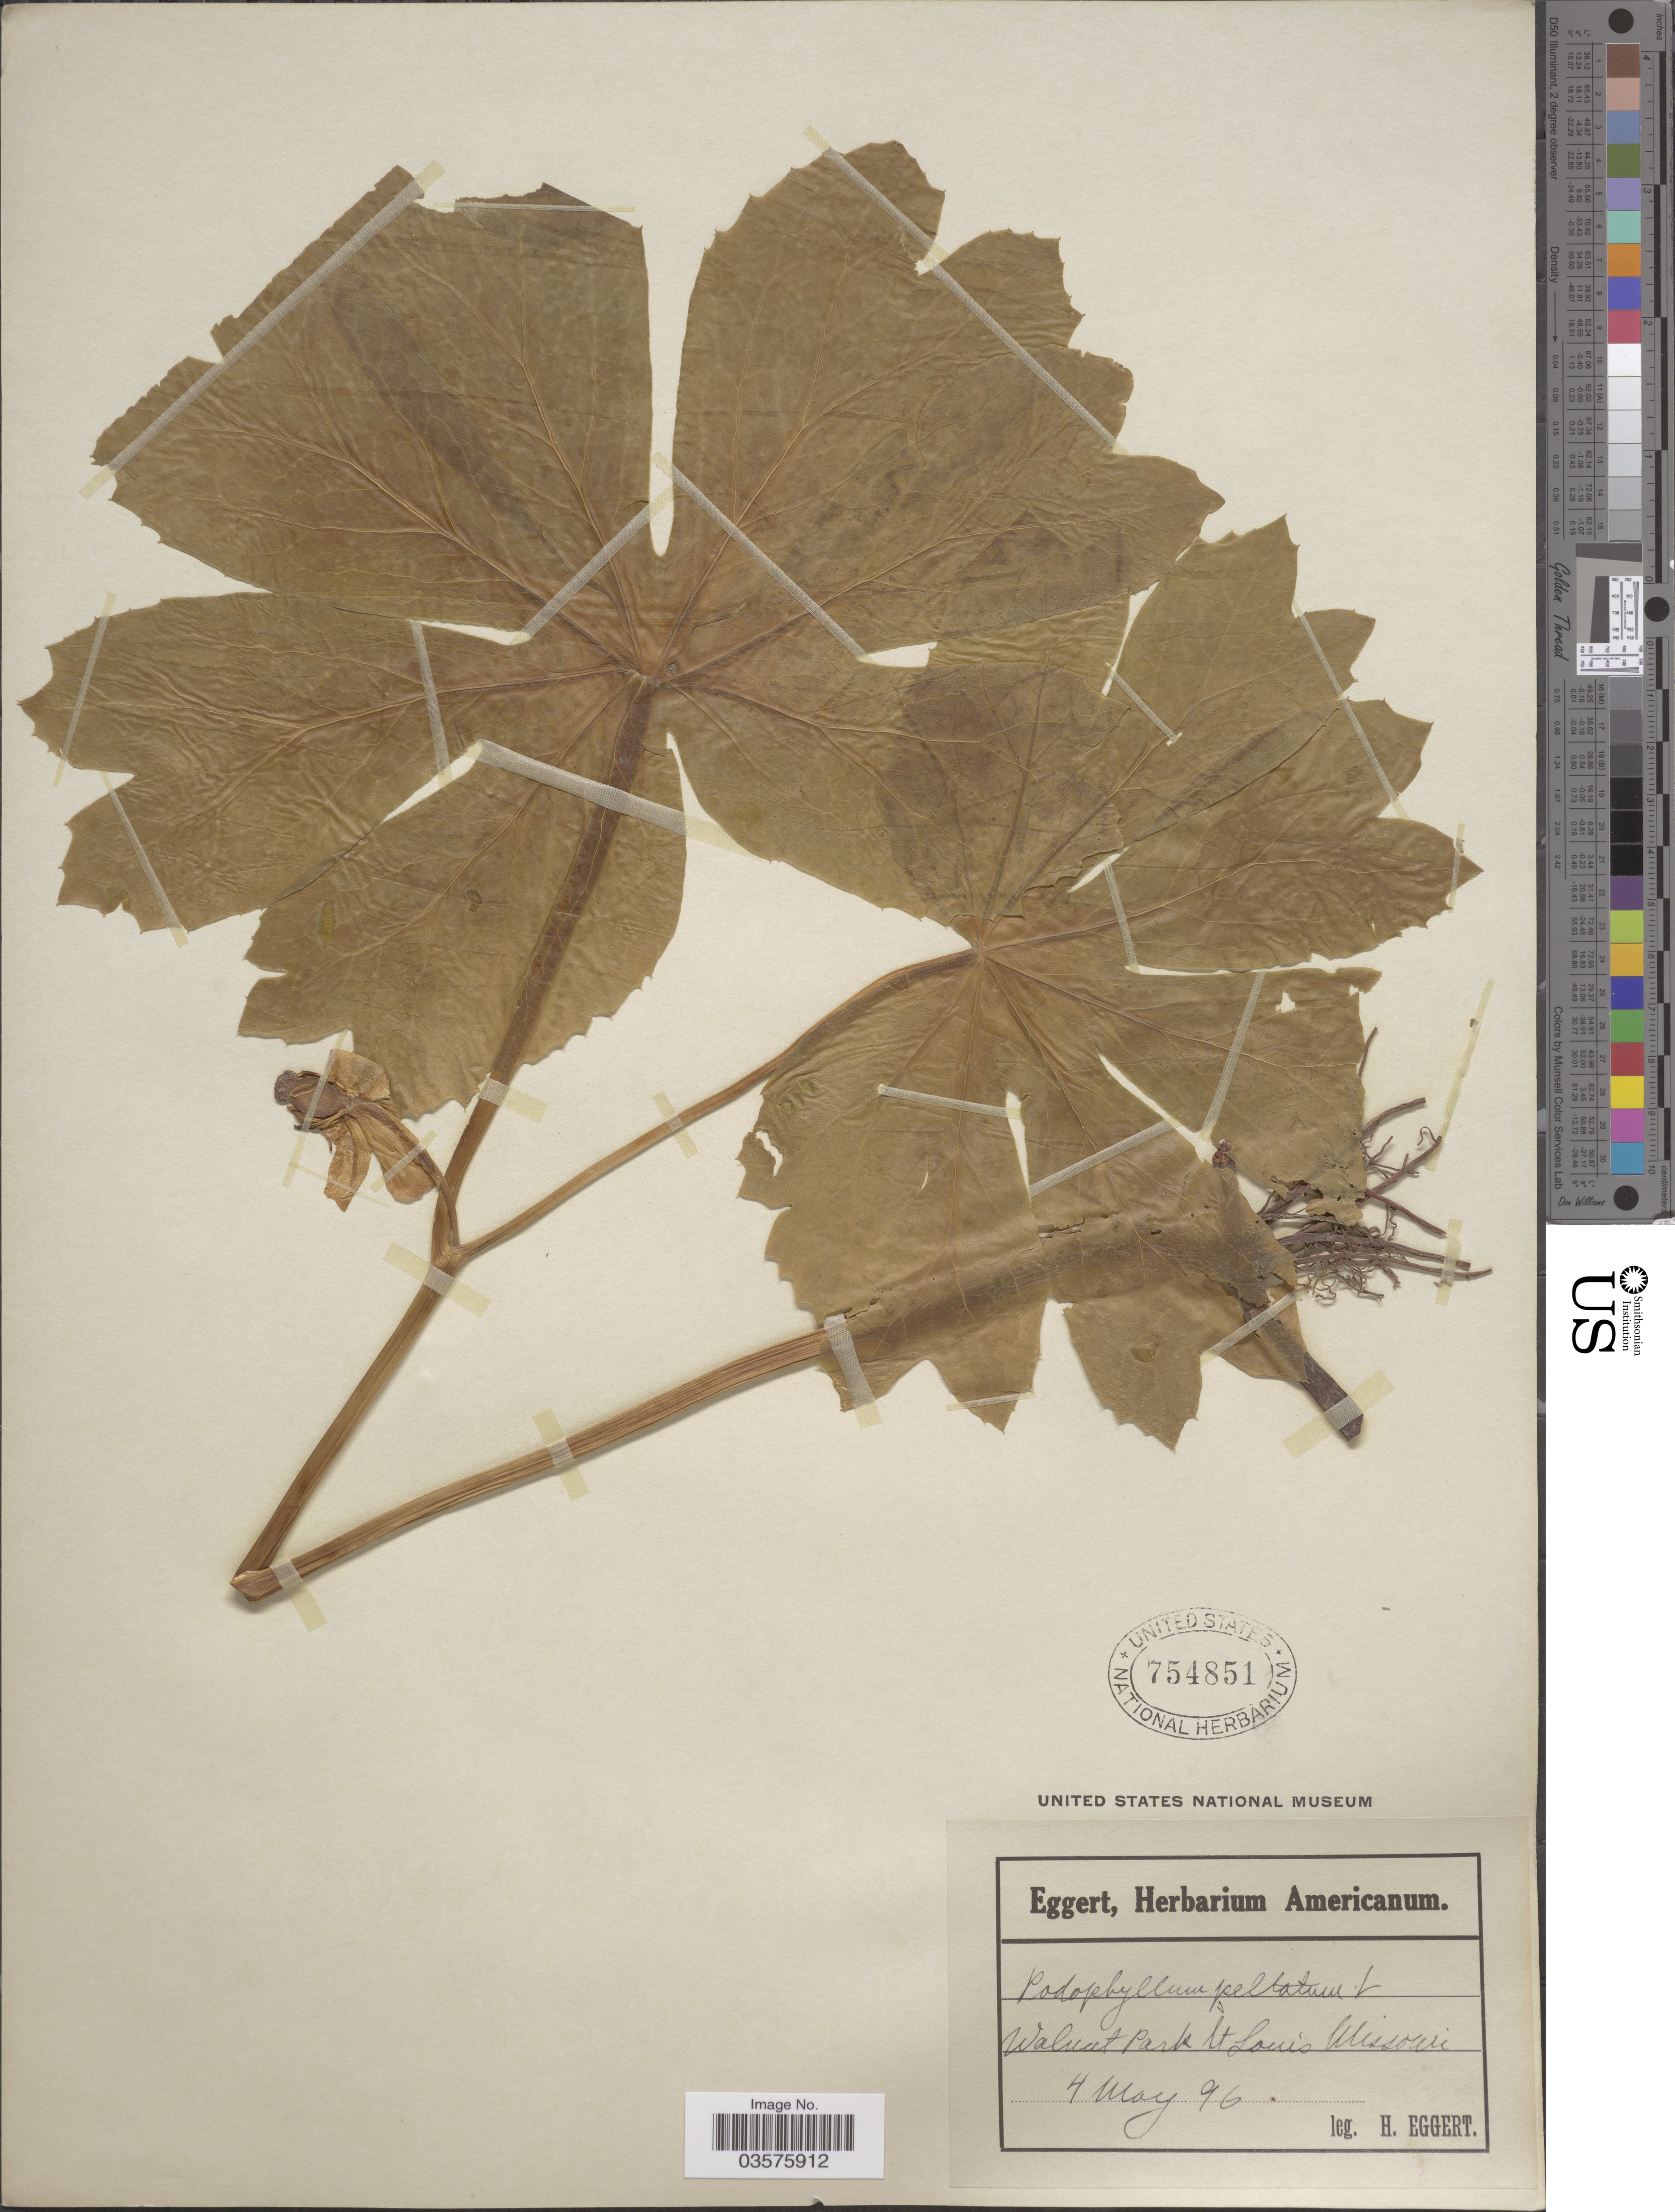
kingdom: Plantae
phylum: Tracheophyta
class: Magnoliopsida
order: Ranunculales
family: Berberidaceae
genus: Podophyllum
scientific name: Podophyllum peltatum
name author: L.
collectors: H. Eggert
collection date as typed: Transcribed d/m/y: 4/5/96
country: United States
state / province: Missouri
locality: Walnut Park St Louis.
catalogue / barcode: US 754851